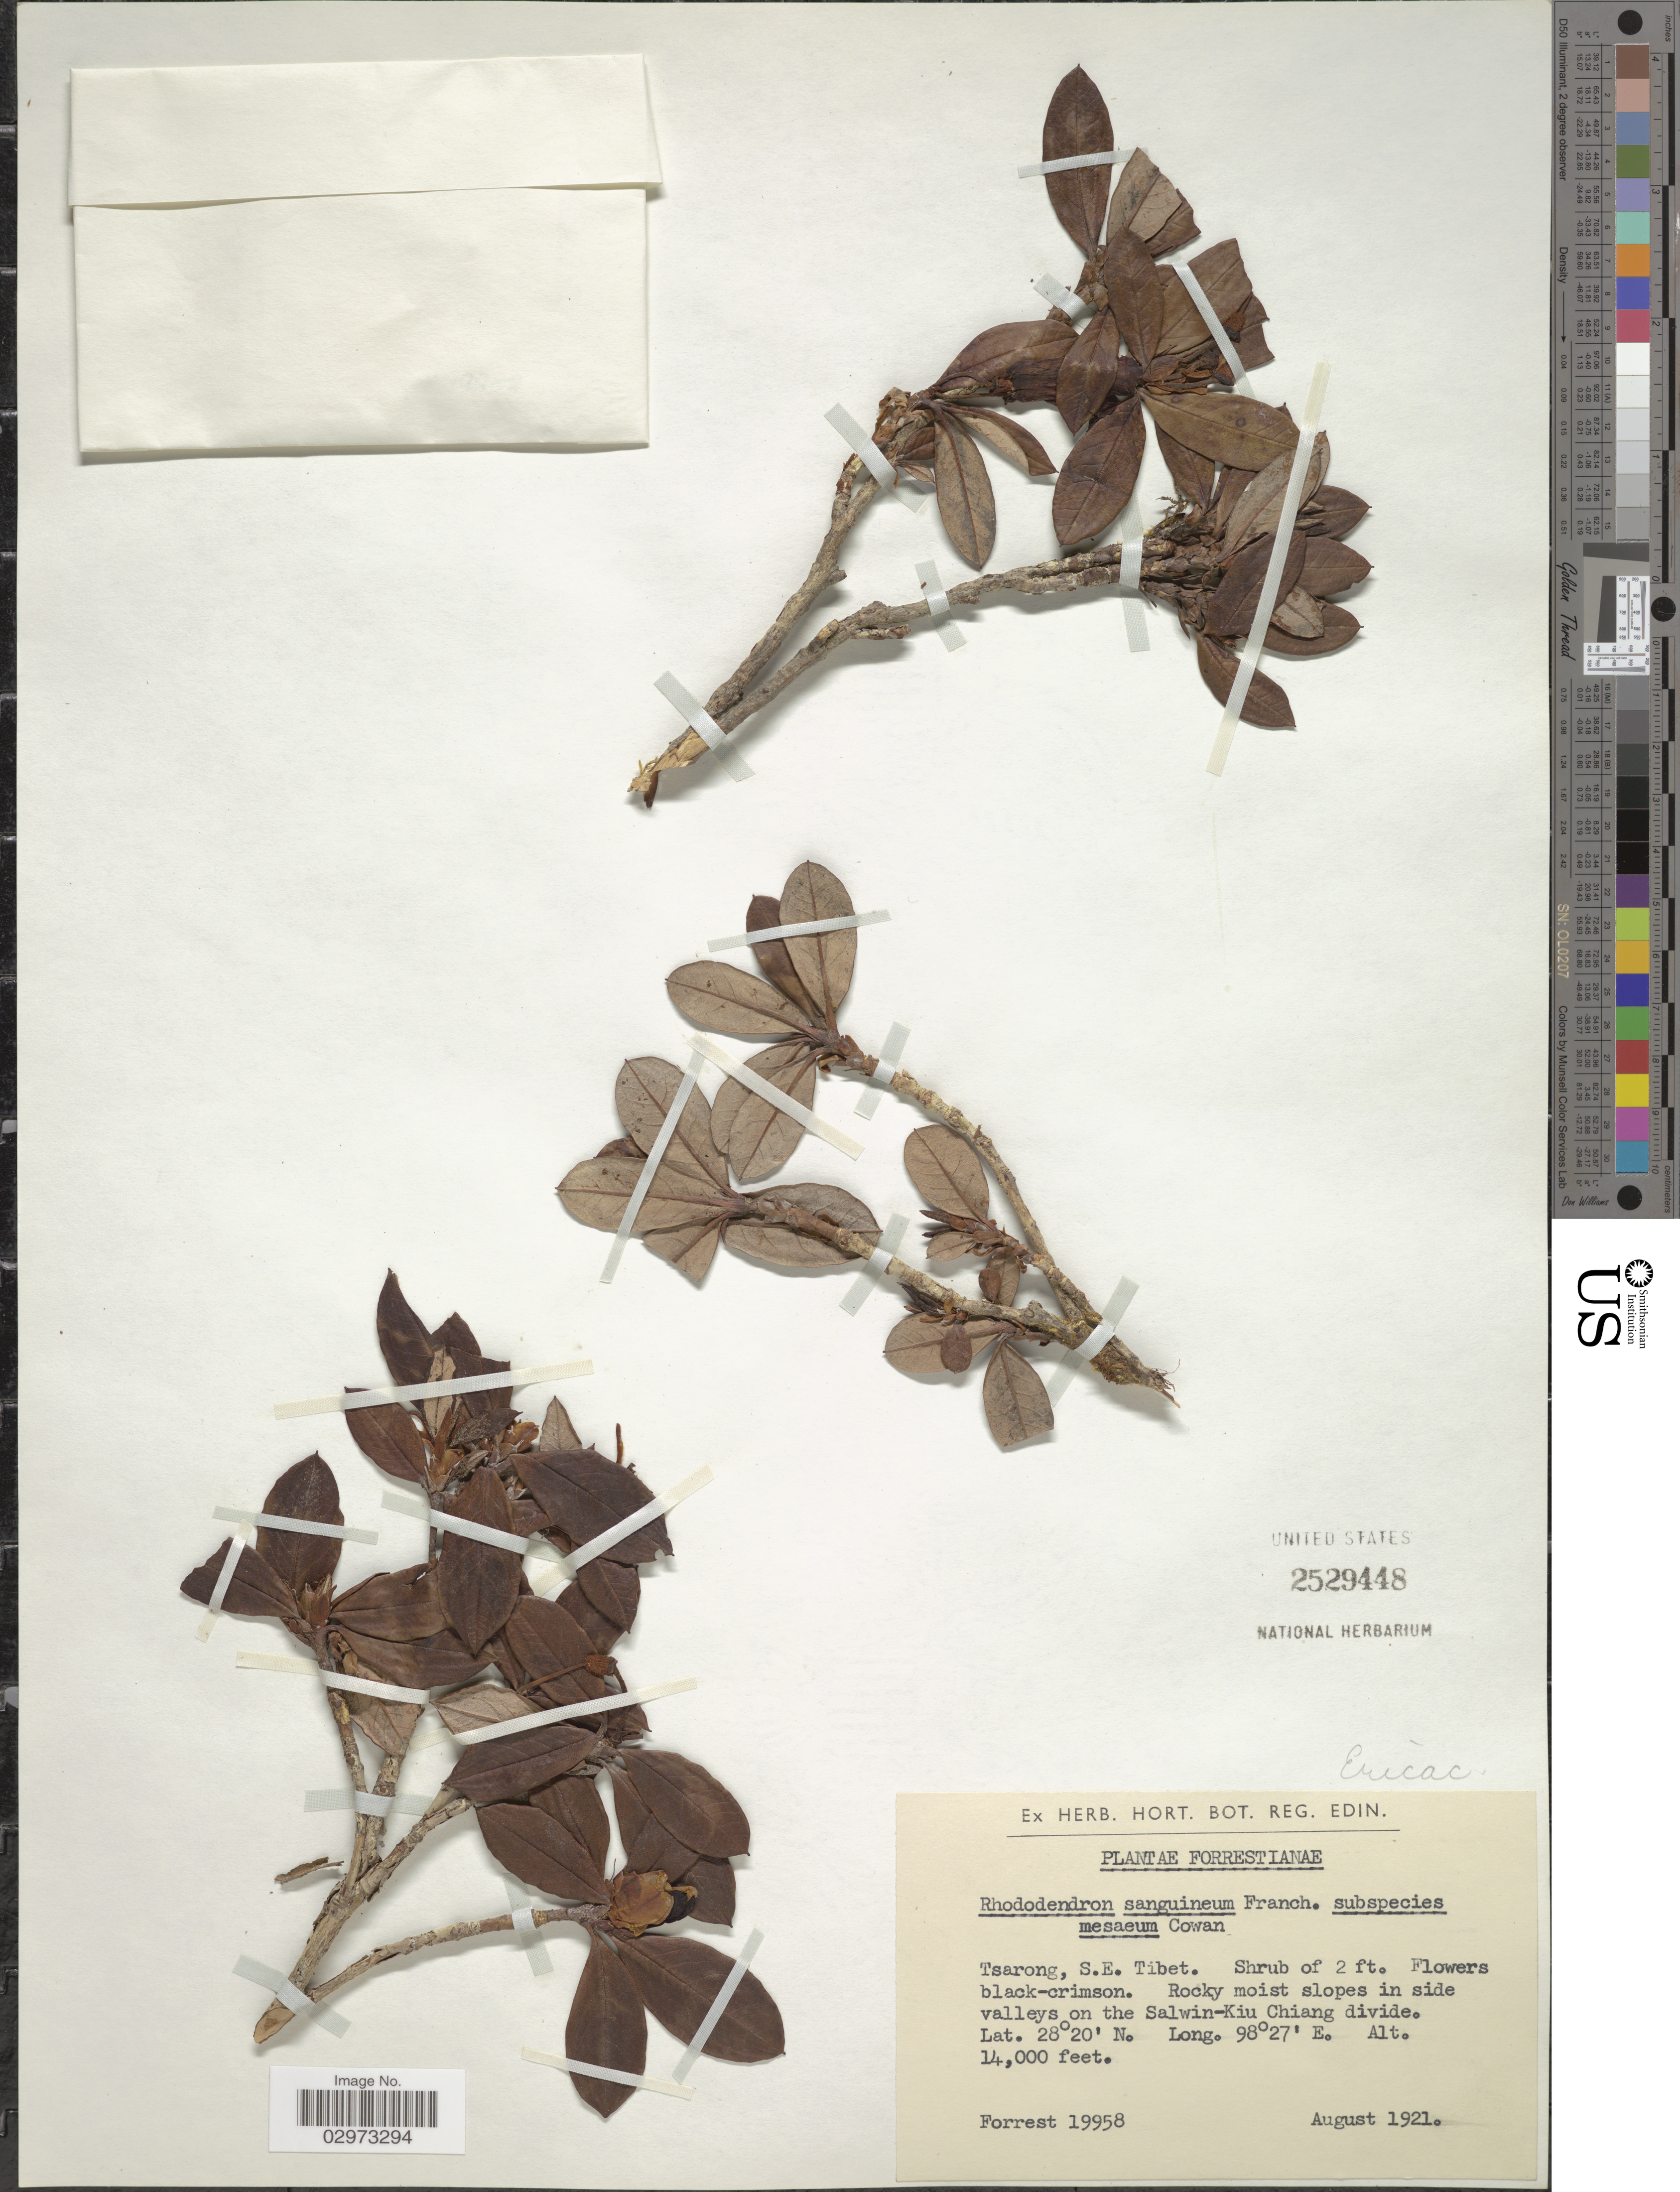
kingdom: Plantae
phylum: Tracheophyta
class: Magnoliopsida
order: Ericales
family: Ericaceae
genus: Rhododendron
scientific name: Rhododendron sanguineum subsp. mesaeum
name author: Balf. f. ex Cowan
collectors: -. Forrest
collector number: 19958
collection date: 1921-08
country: China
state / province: Xizang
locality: Tsarong, S. E. Tibet. Rocky moist slopes in side valleys on the Salwin-Kiu Chiang divide.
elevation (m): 4267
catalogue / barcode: US 2529448